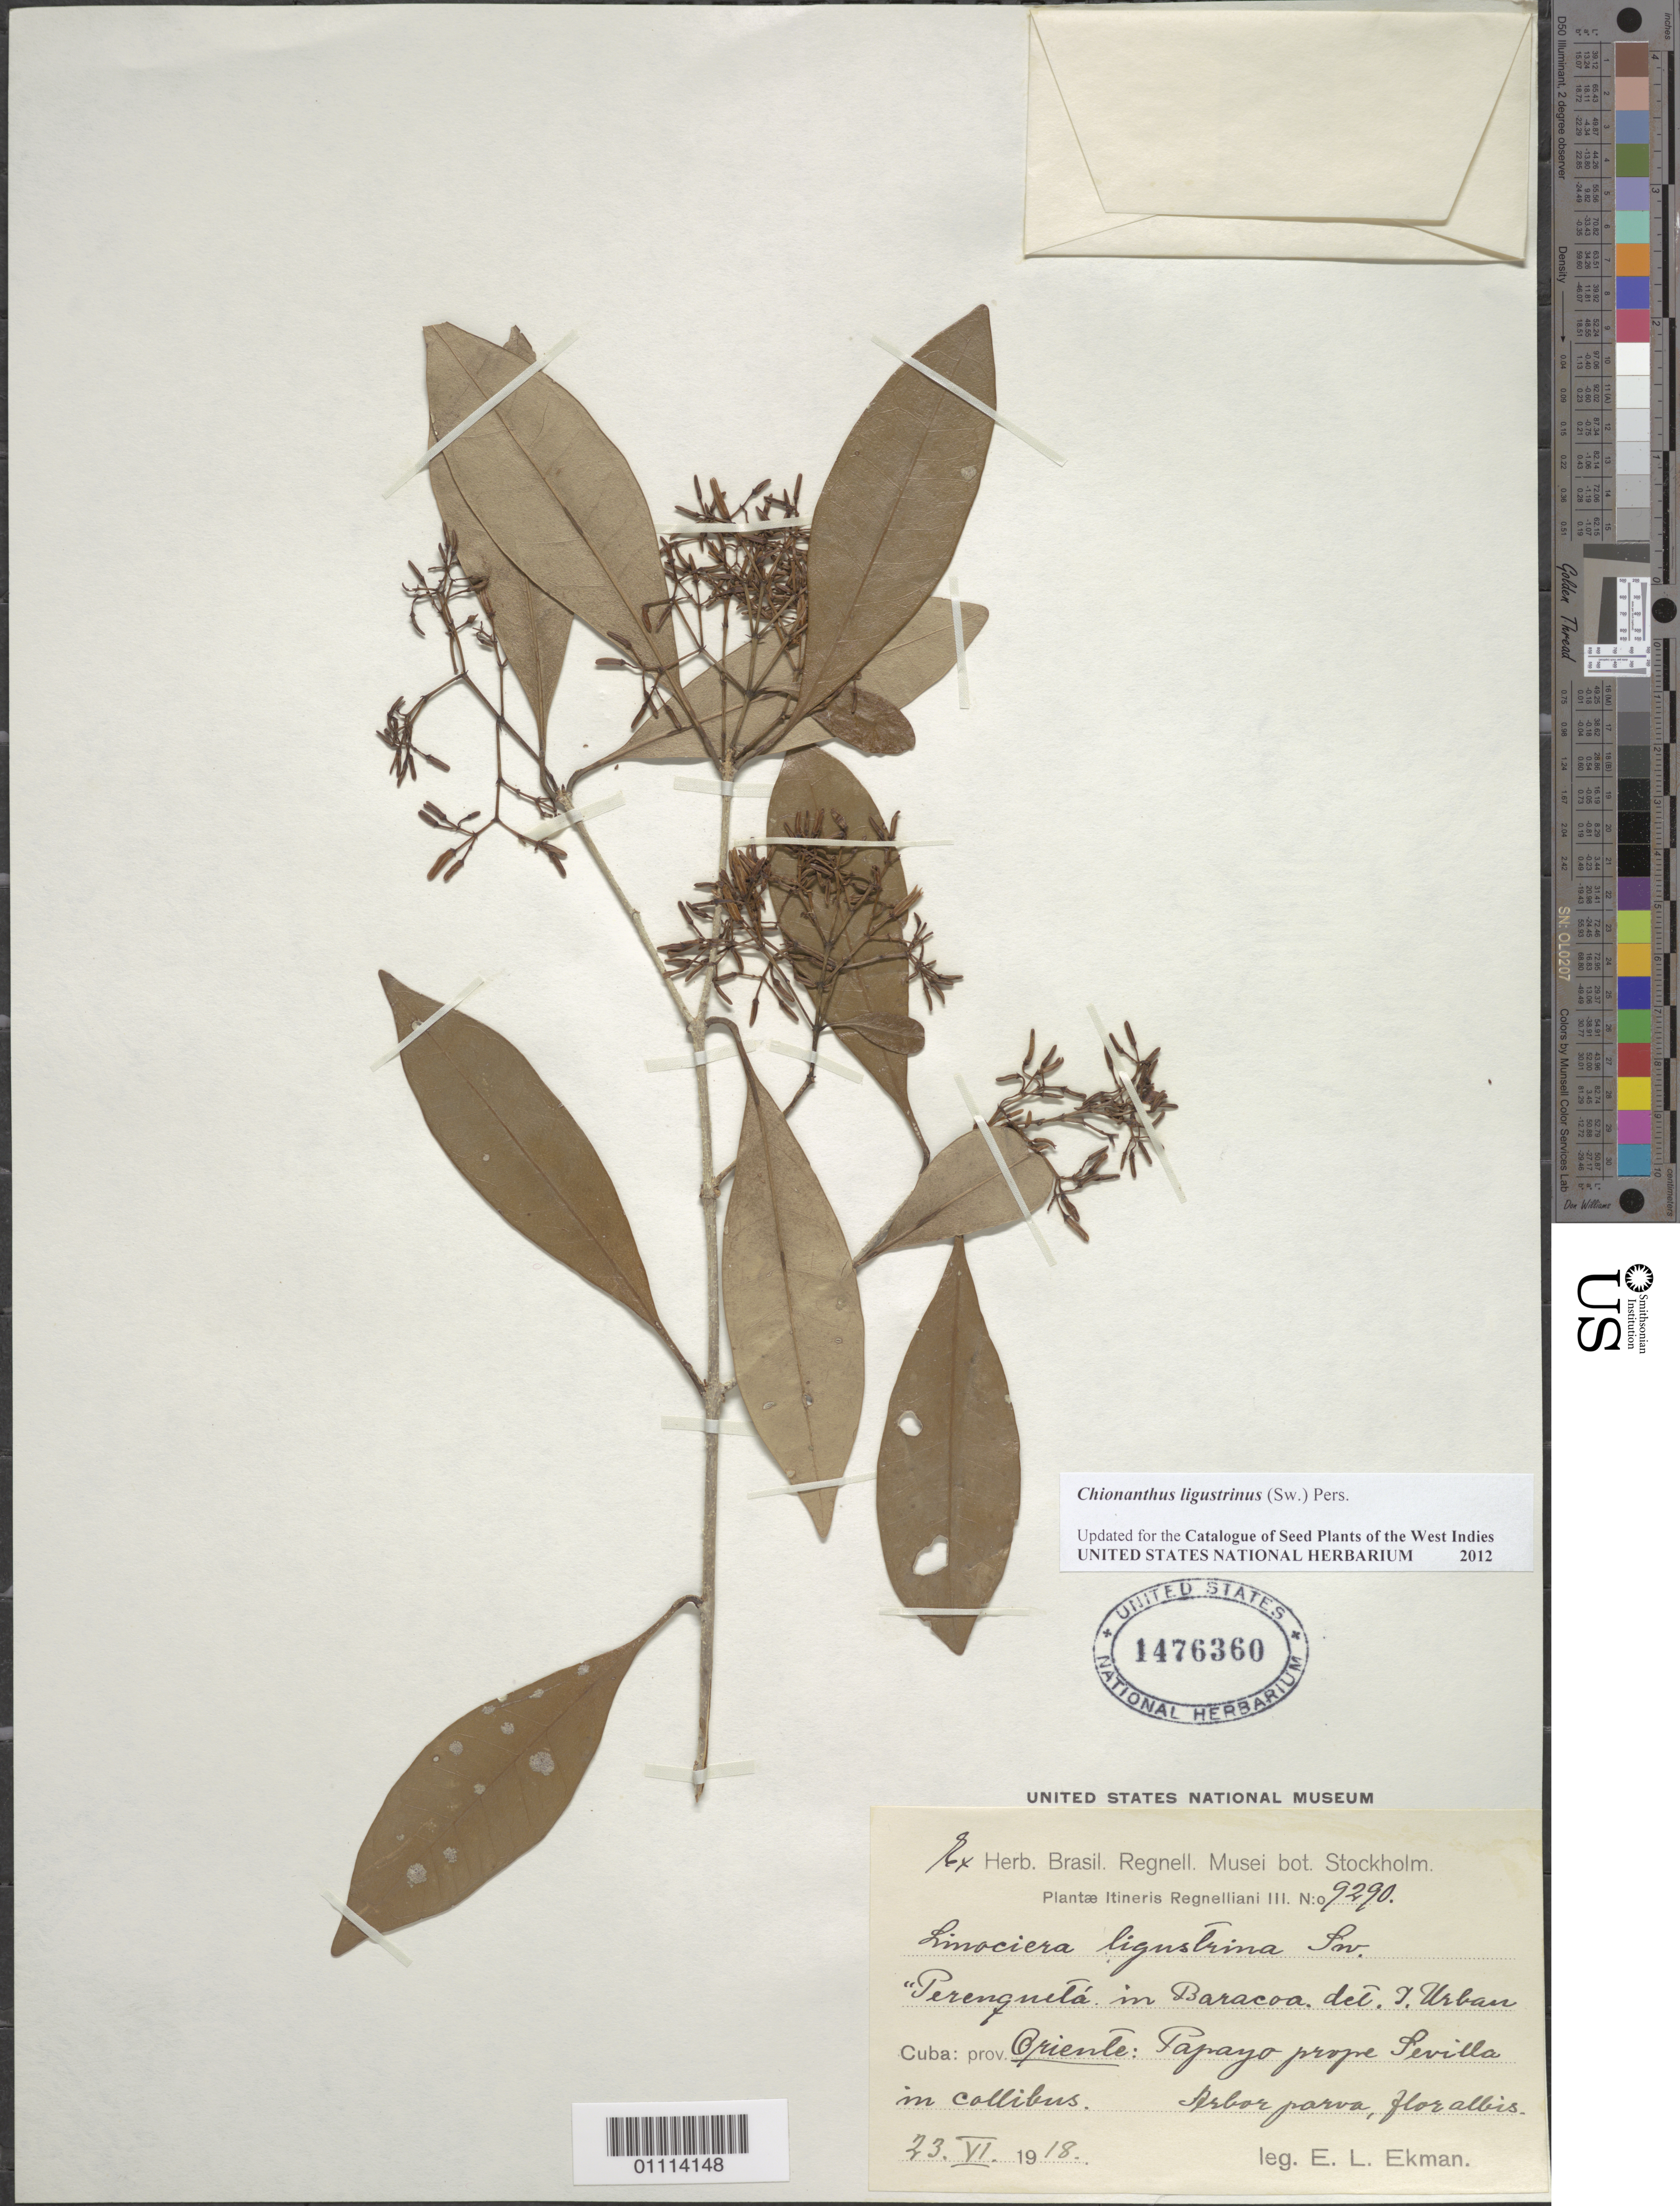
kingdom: Plantae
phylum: Tracheophyta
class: Magnoliopsida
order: Lamiales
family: Oleaceae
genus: Linociera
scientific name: Linociera ligustrina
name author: (Sw.) Sw.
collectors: E. L. Ekman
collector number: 9290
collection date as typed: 23 Jun 1918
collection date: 1918-06-23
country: Cuba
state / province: Guantánamo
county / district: Baracoa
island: Cuba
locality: In Baracoa, Oriente: Papayo prope Sevilla in callibus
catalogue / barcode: US 1476360